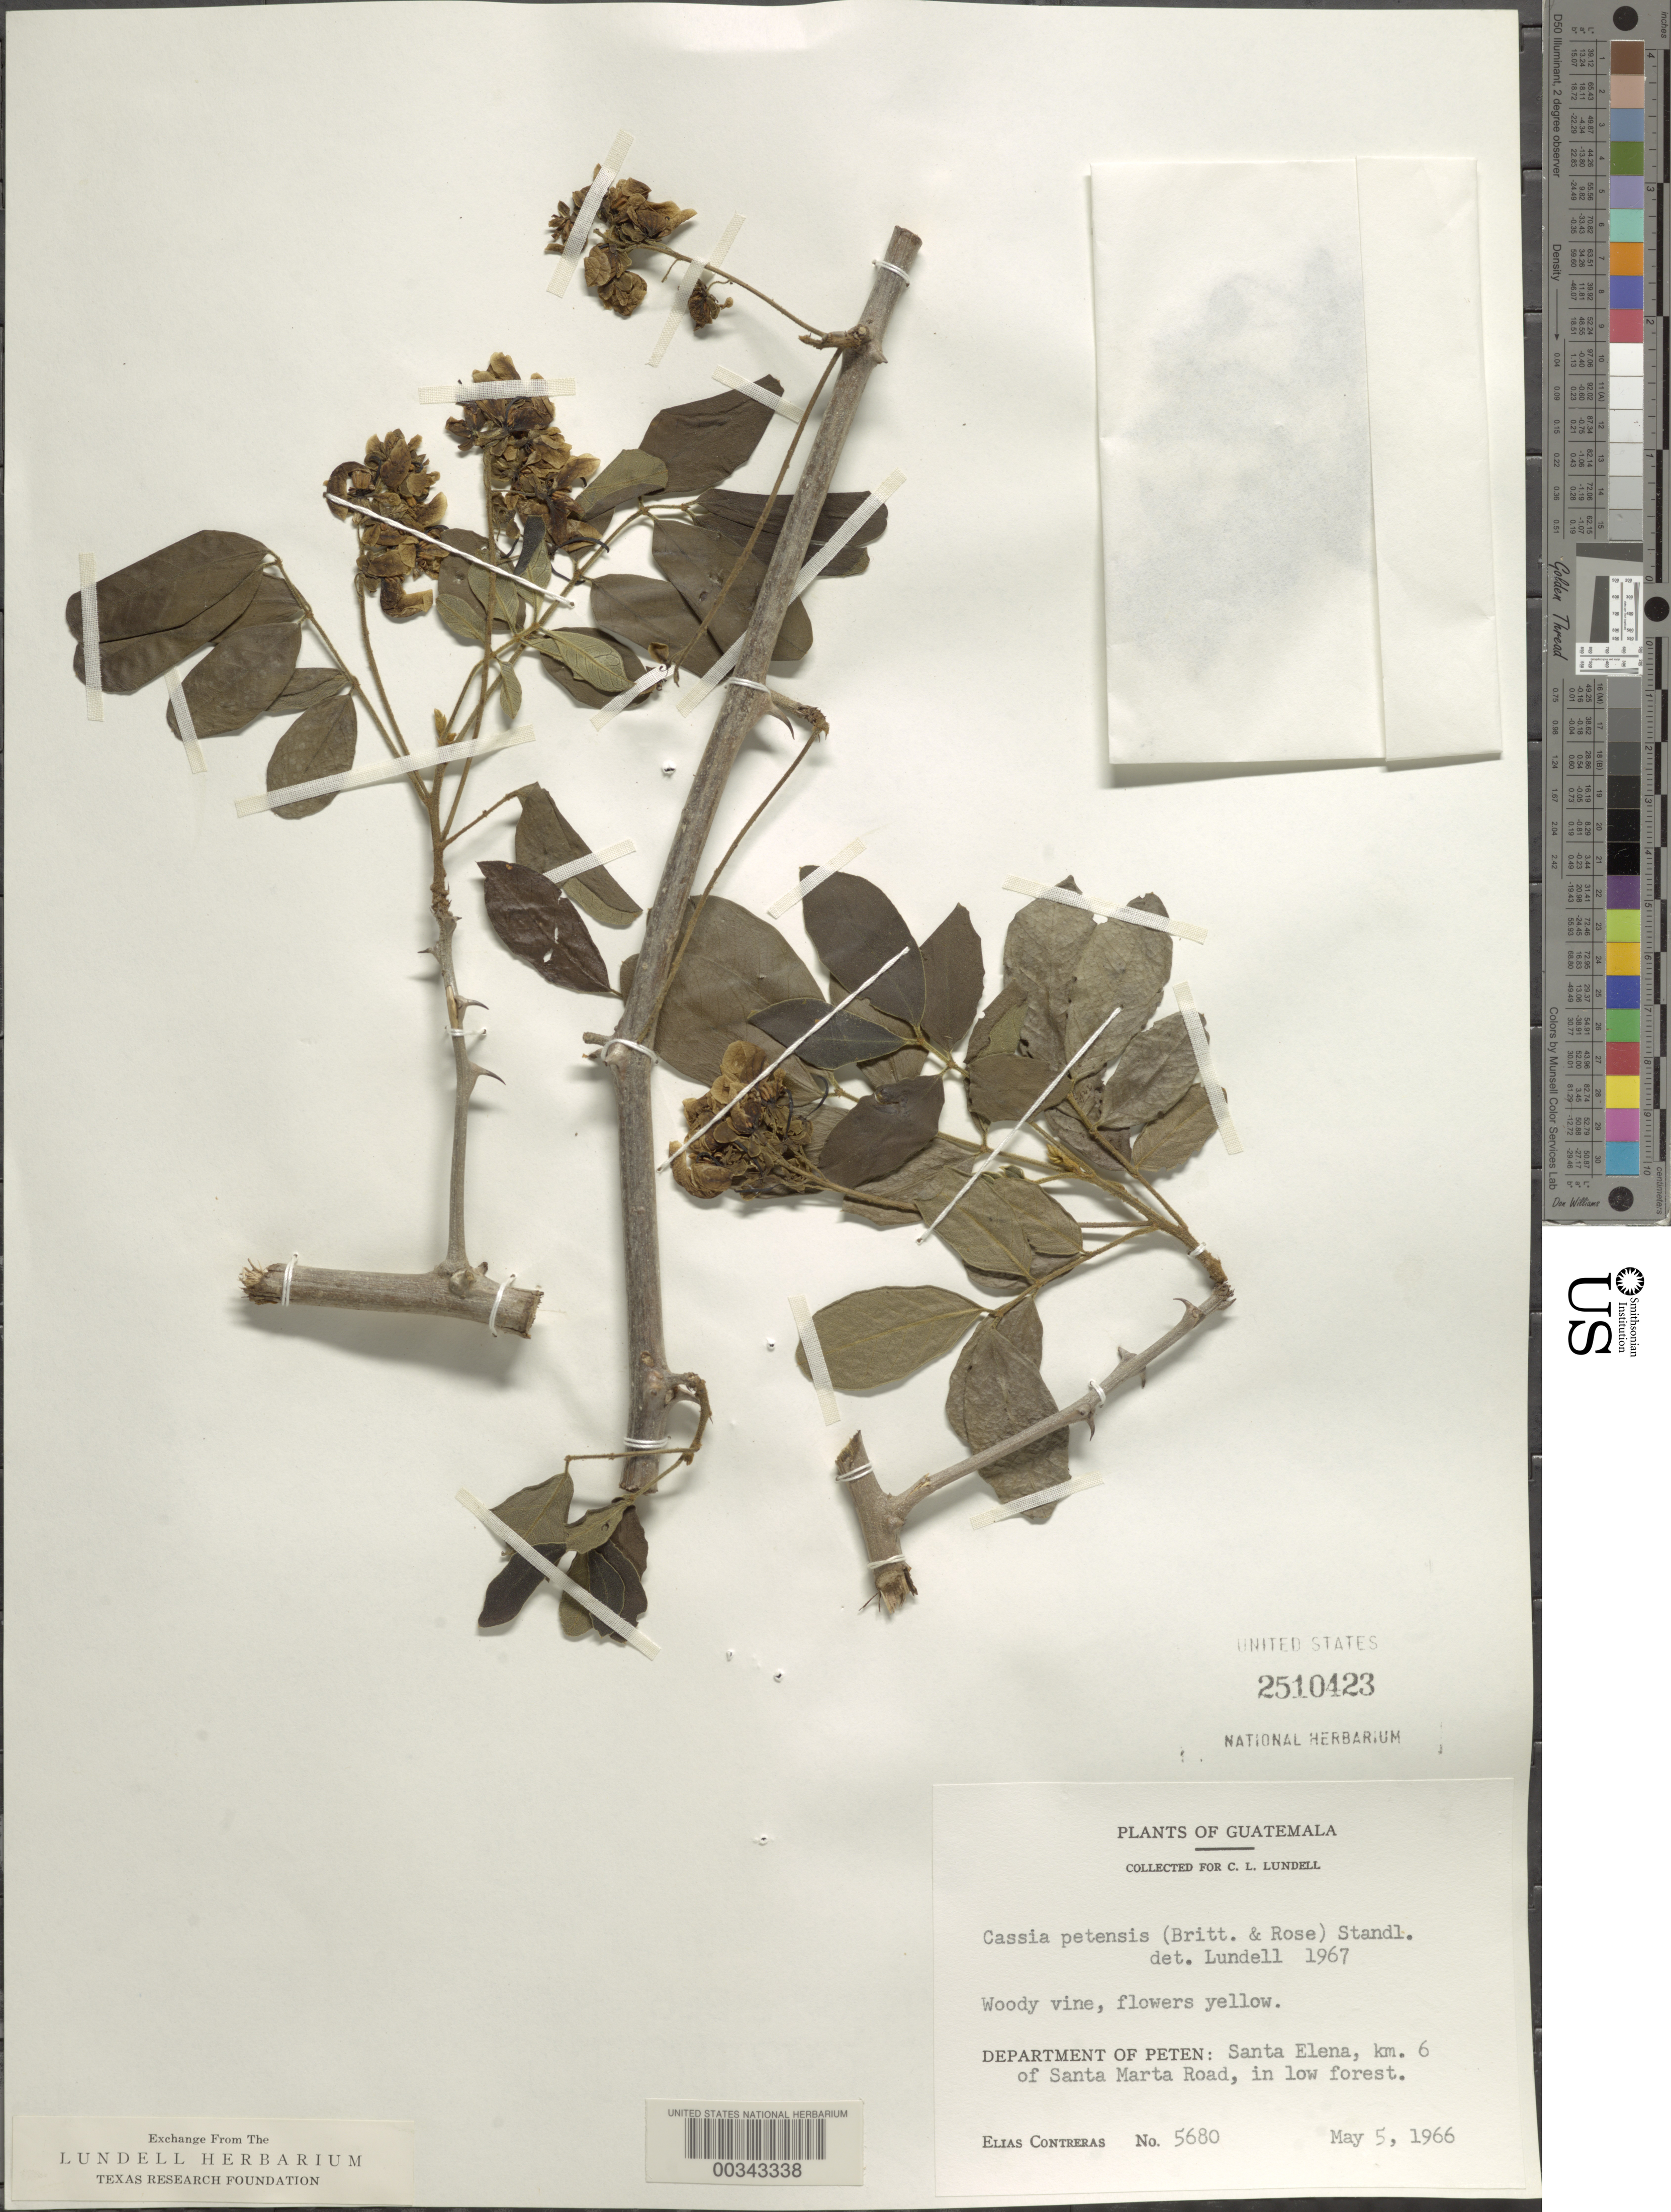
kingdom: Plantae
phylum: Tracheophyta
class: Magnoliopsida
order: Fabales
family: Fabaceae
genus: Senna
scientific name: Senna peralteana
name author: (Kunth) H.S. Irwin & Barneby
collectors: E. Contreras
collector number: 5680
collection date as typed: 05 May 1966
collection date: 1966-05-05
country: Guatemala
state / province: El Petén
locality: Santa Elena, km 6 of Santa Marta road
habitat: In low forest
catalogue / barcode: US 2510423